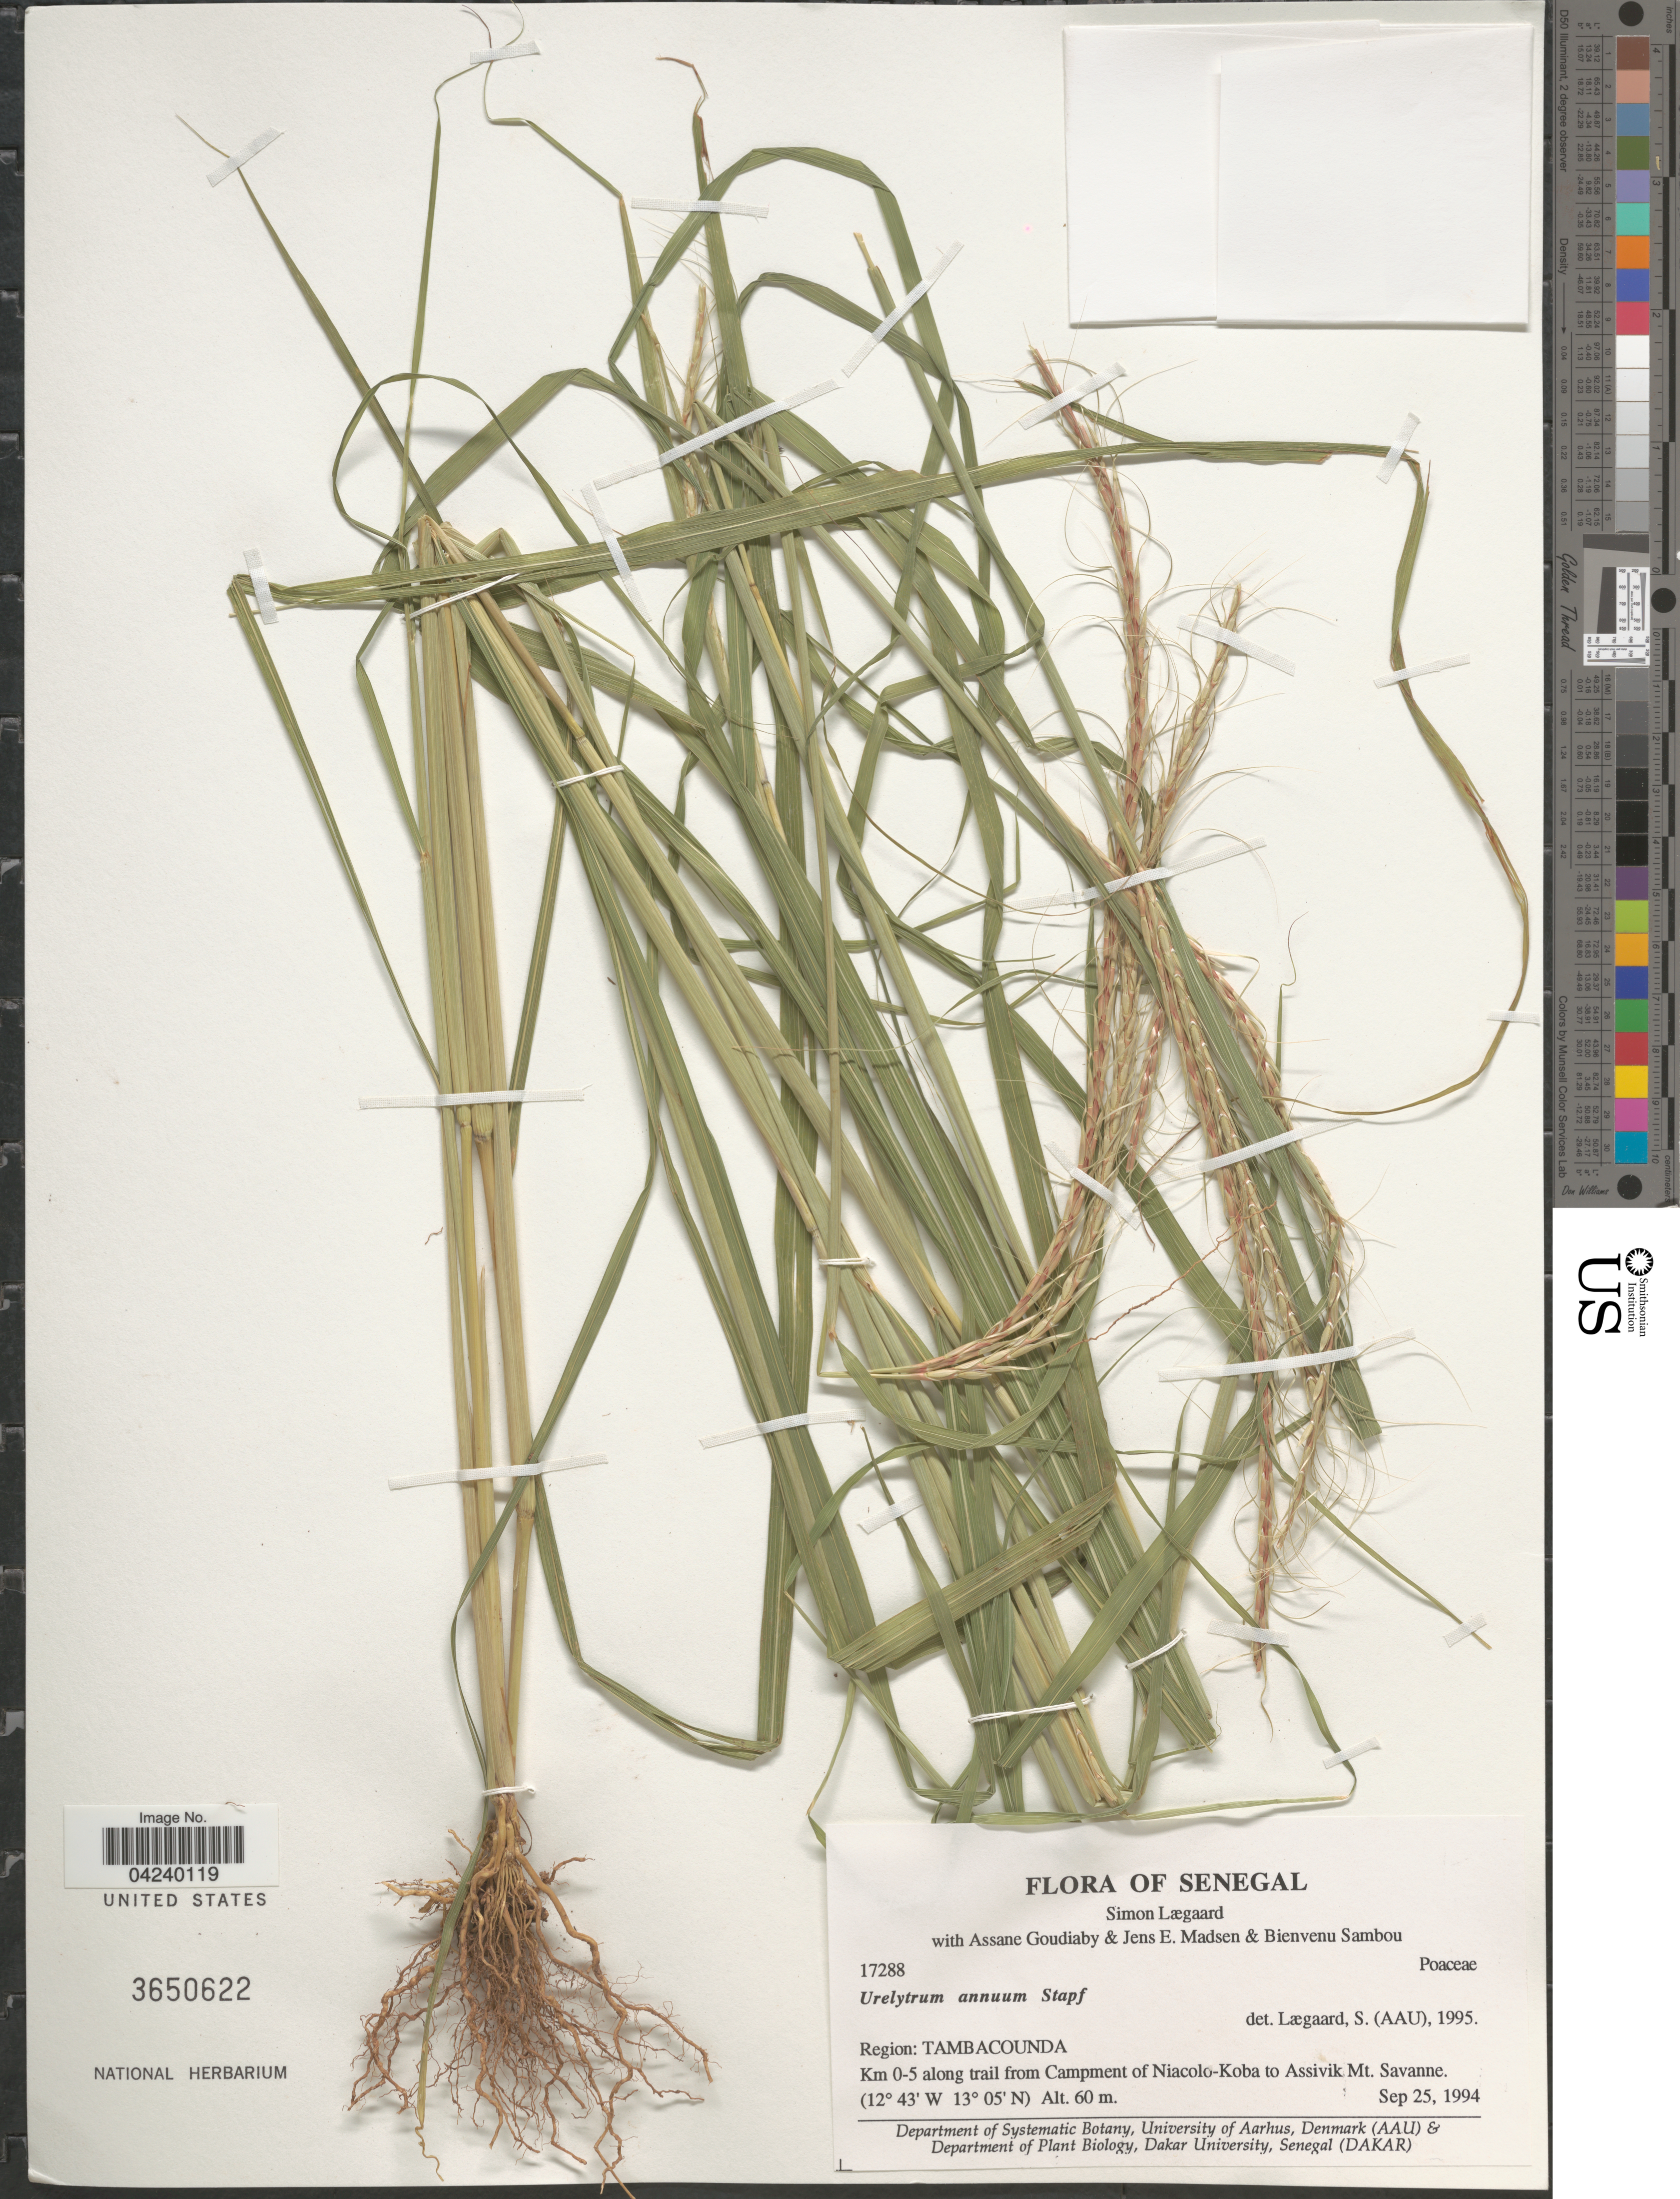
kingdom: Plantae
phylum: Tracheophyta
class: Liliopsida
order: Poales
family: Poaceae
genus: Urelytrum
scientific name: Urelytrum annuum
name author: Stapf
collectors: S. Lægaard, A. Goudiaby, J. E. Madsen & B. Sambou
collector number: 17288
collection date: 1994-09-25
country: Senegal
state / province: Tambacounda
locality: Region: Tambacounda. Km 0-5 along trail from Campment of Niacolo-Koba to Assivik Mt. Savanne.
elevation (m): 60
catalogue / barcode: US 3650622